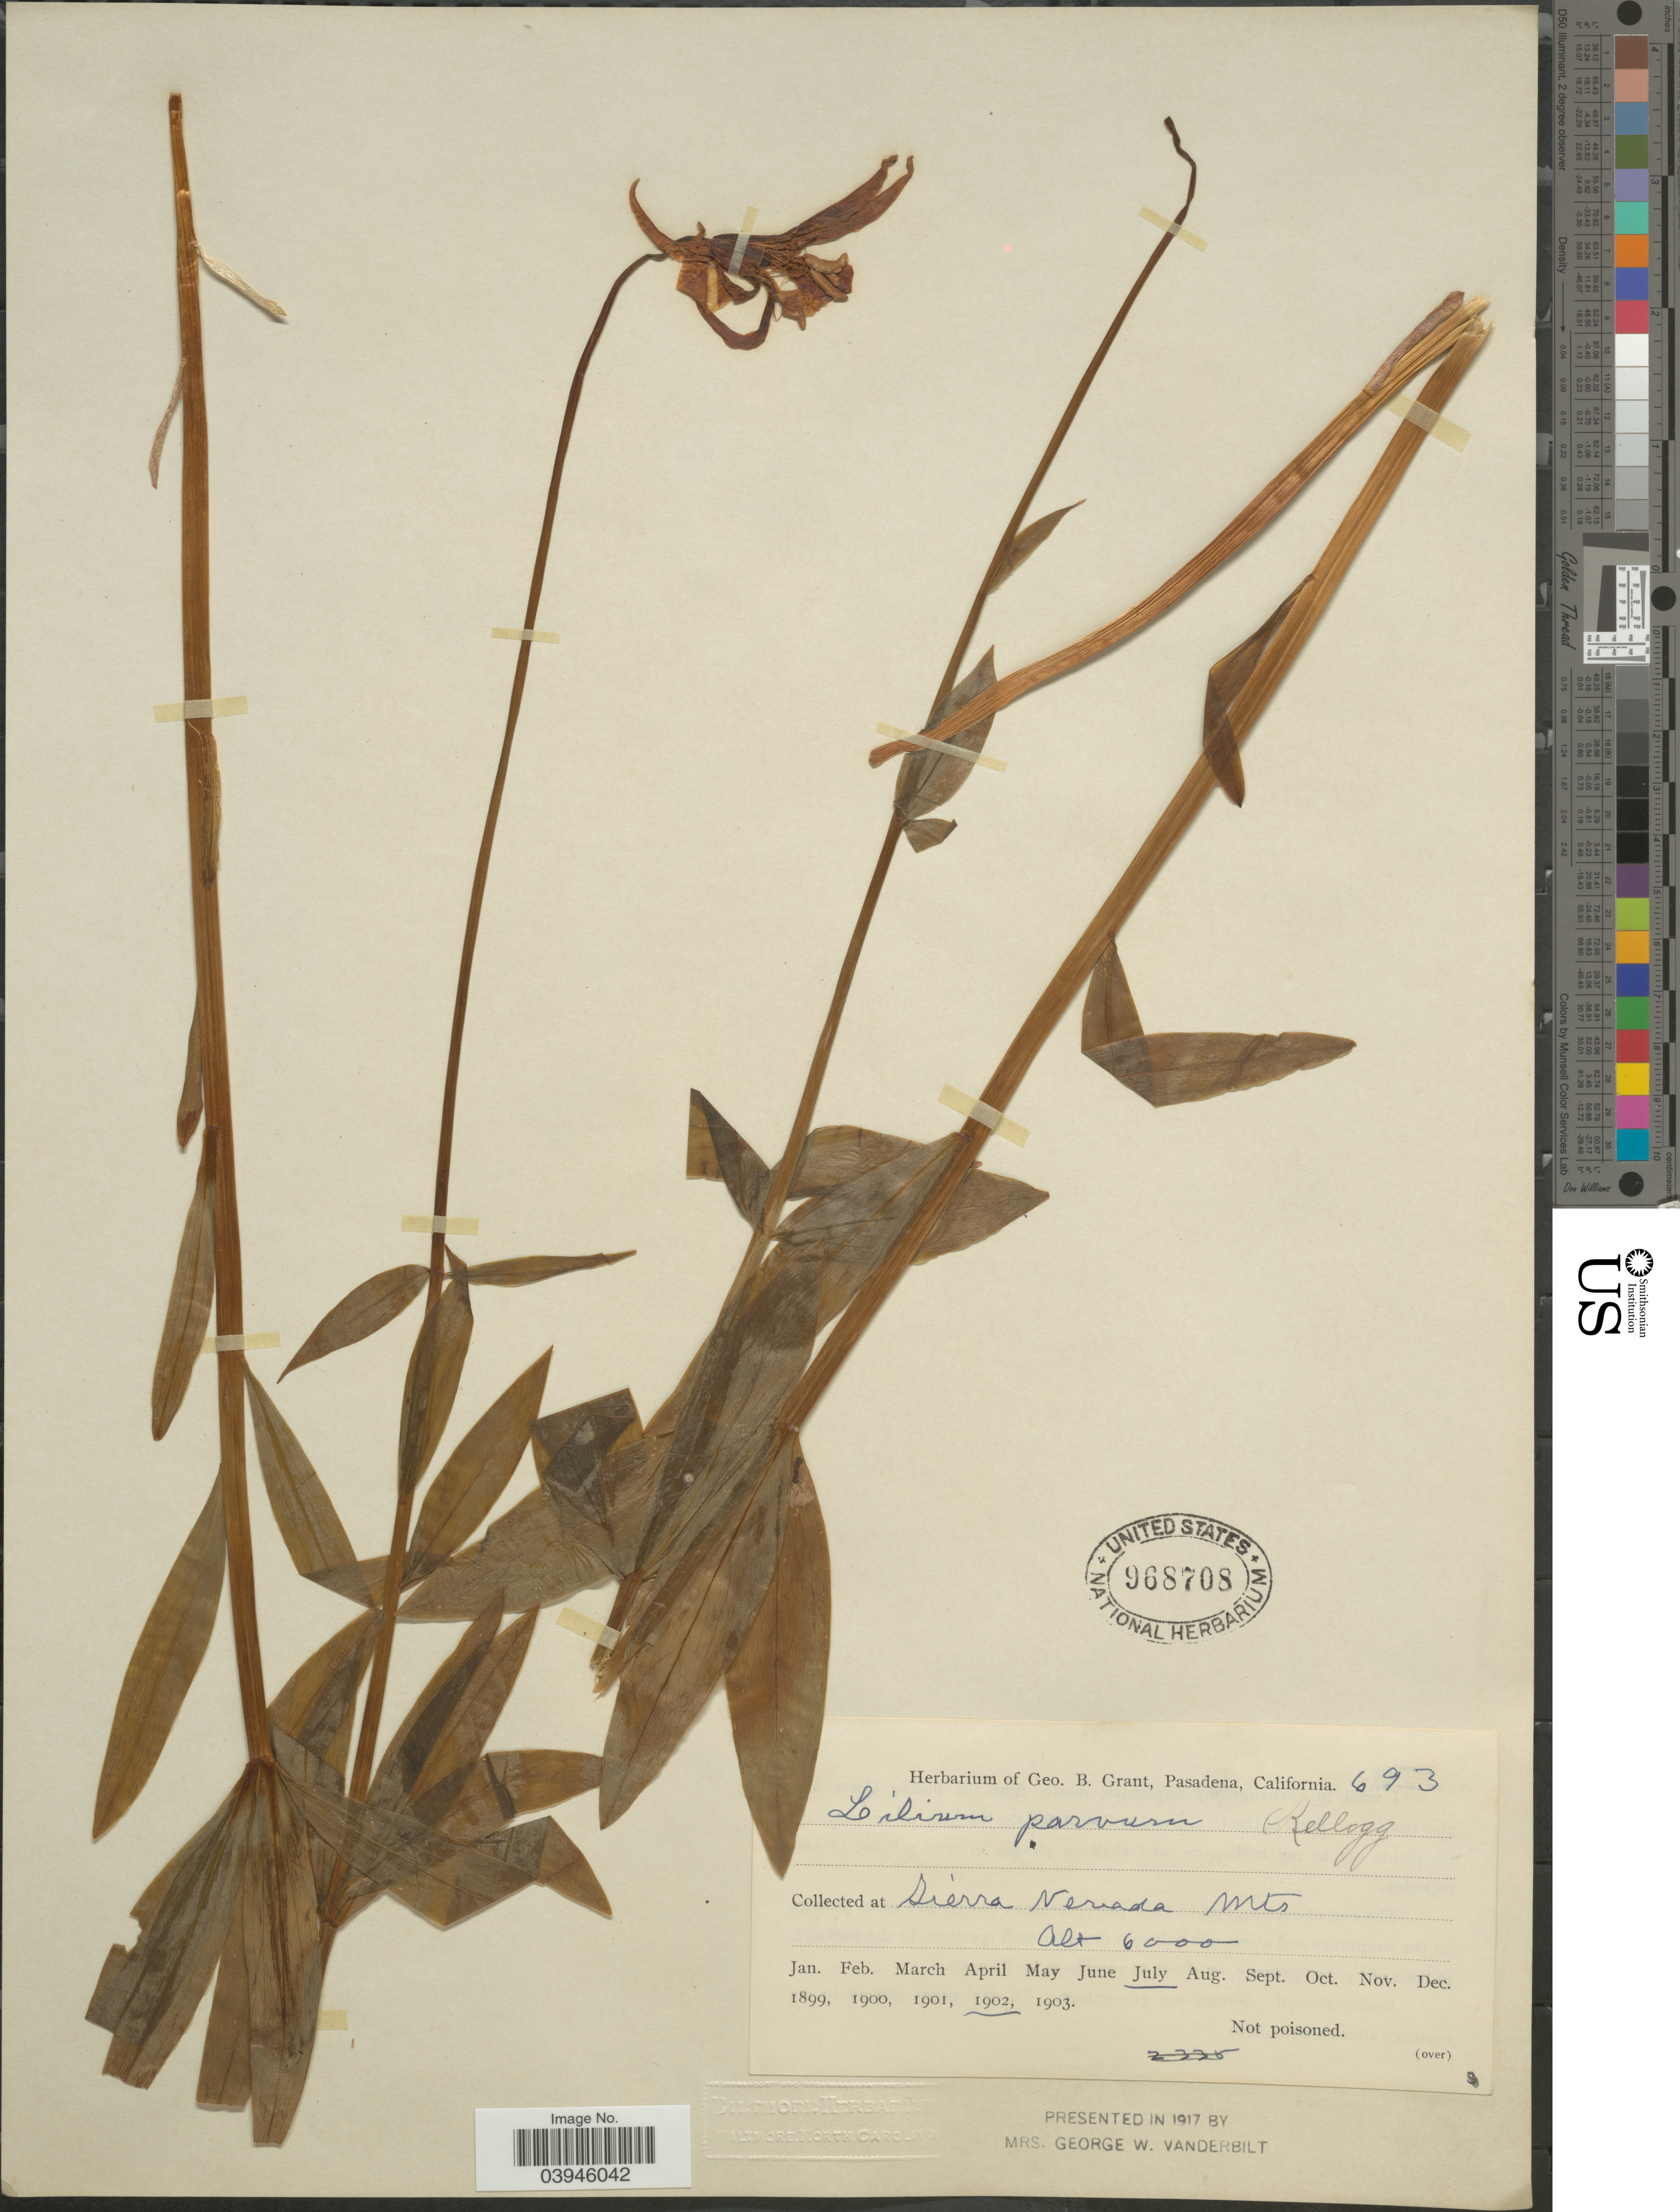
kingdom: Plantae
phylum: Tracheophyta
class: Liliopsida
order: Liliales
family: Liliaceae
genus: Lilium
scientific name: Lilium parvum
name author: Kellogg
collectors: ex herb. Geo. B. Grant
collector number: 693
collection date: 1902-07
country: United States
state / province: California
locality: Sierra Nevada Mts.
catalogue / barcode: US 968708